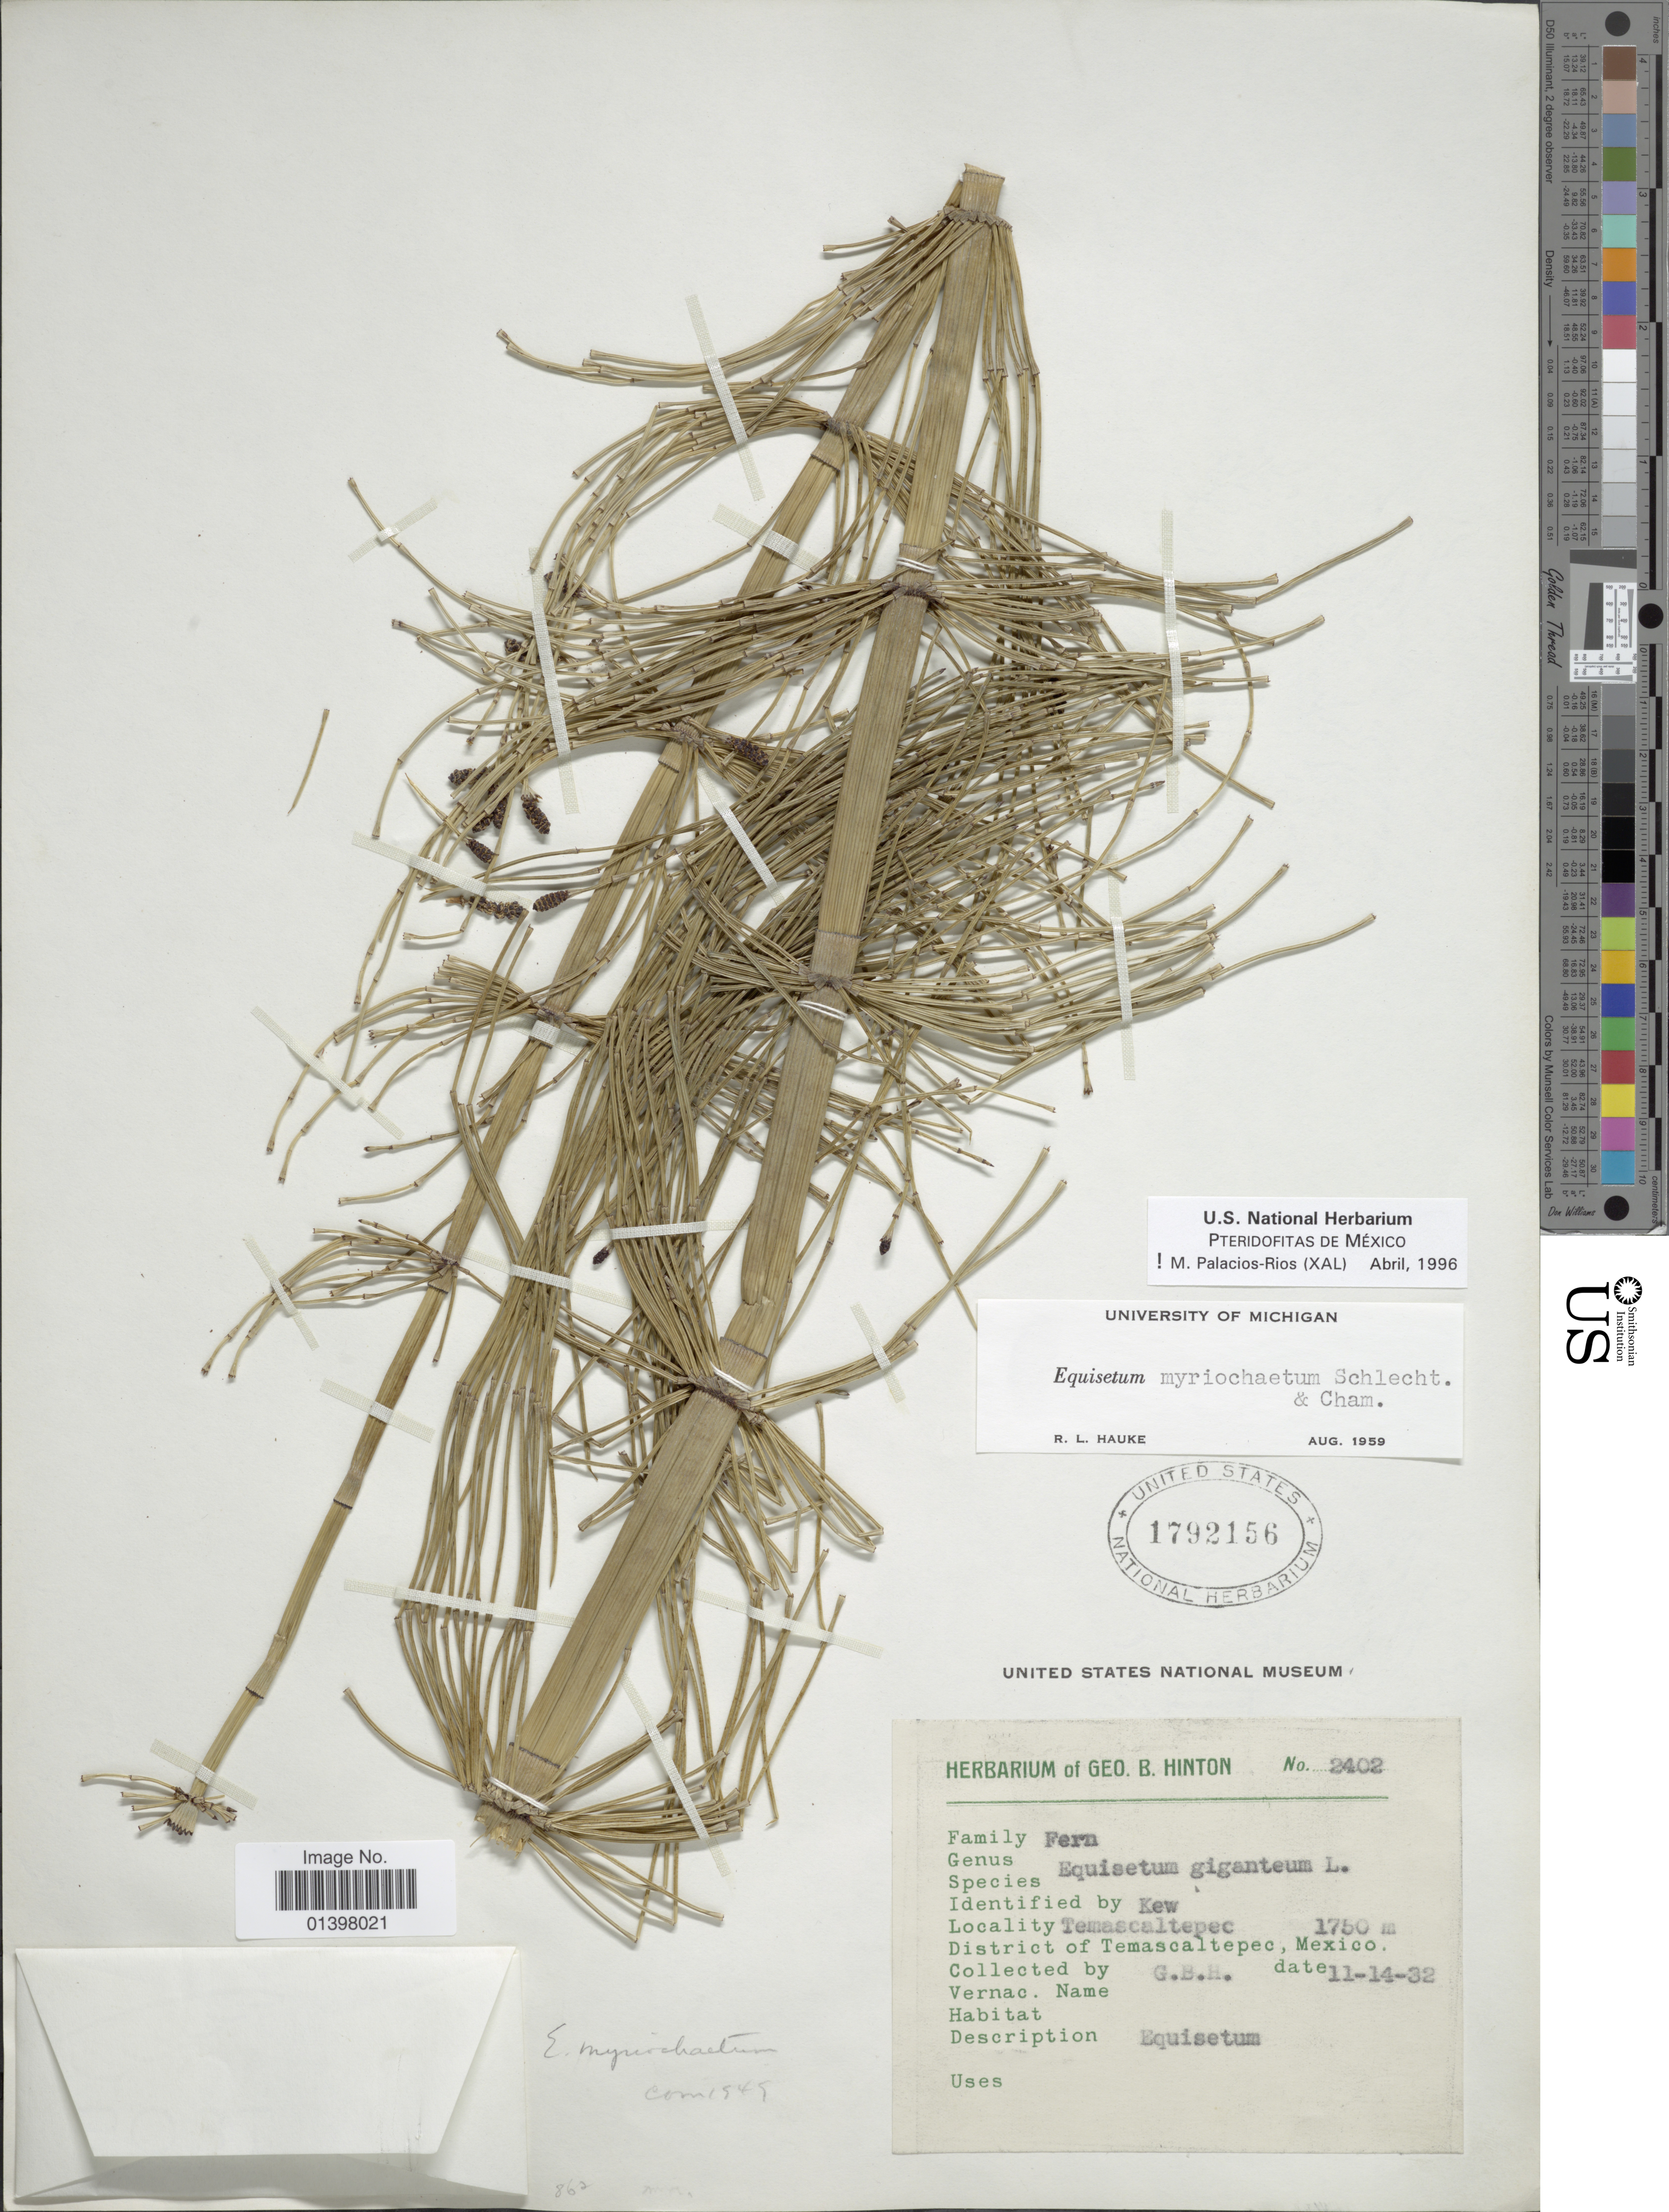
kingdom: Plantae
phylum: Tracheophyta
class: Polypodiopsida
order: Equisetales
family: Equisetaceae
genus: Equisetum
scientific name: Equisetum myriochaetum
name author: Schltdl. & Cham.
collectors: G. B. Hinton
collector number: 2402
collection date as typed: Transcribed d/m/y: 14/11/32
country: Mexico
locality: Temascaltepec; District of Temascaltepec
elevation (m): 1750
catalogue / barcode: US 1792156